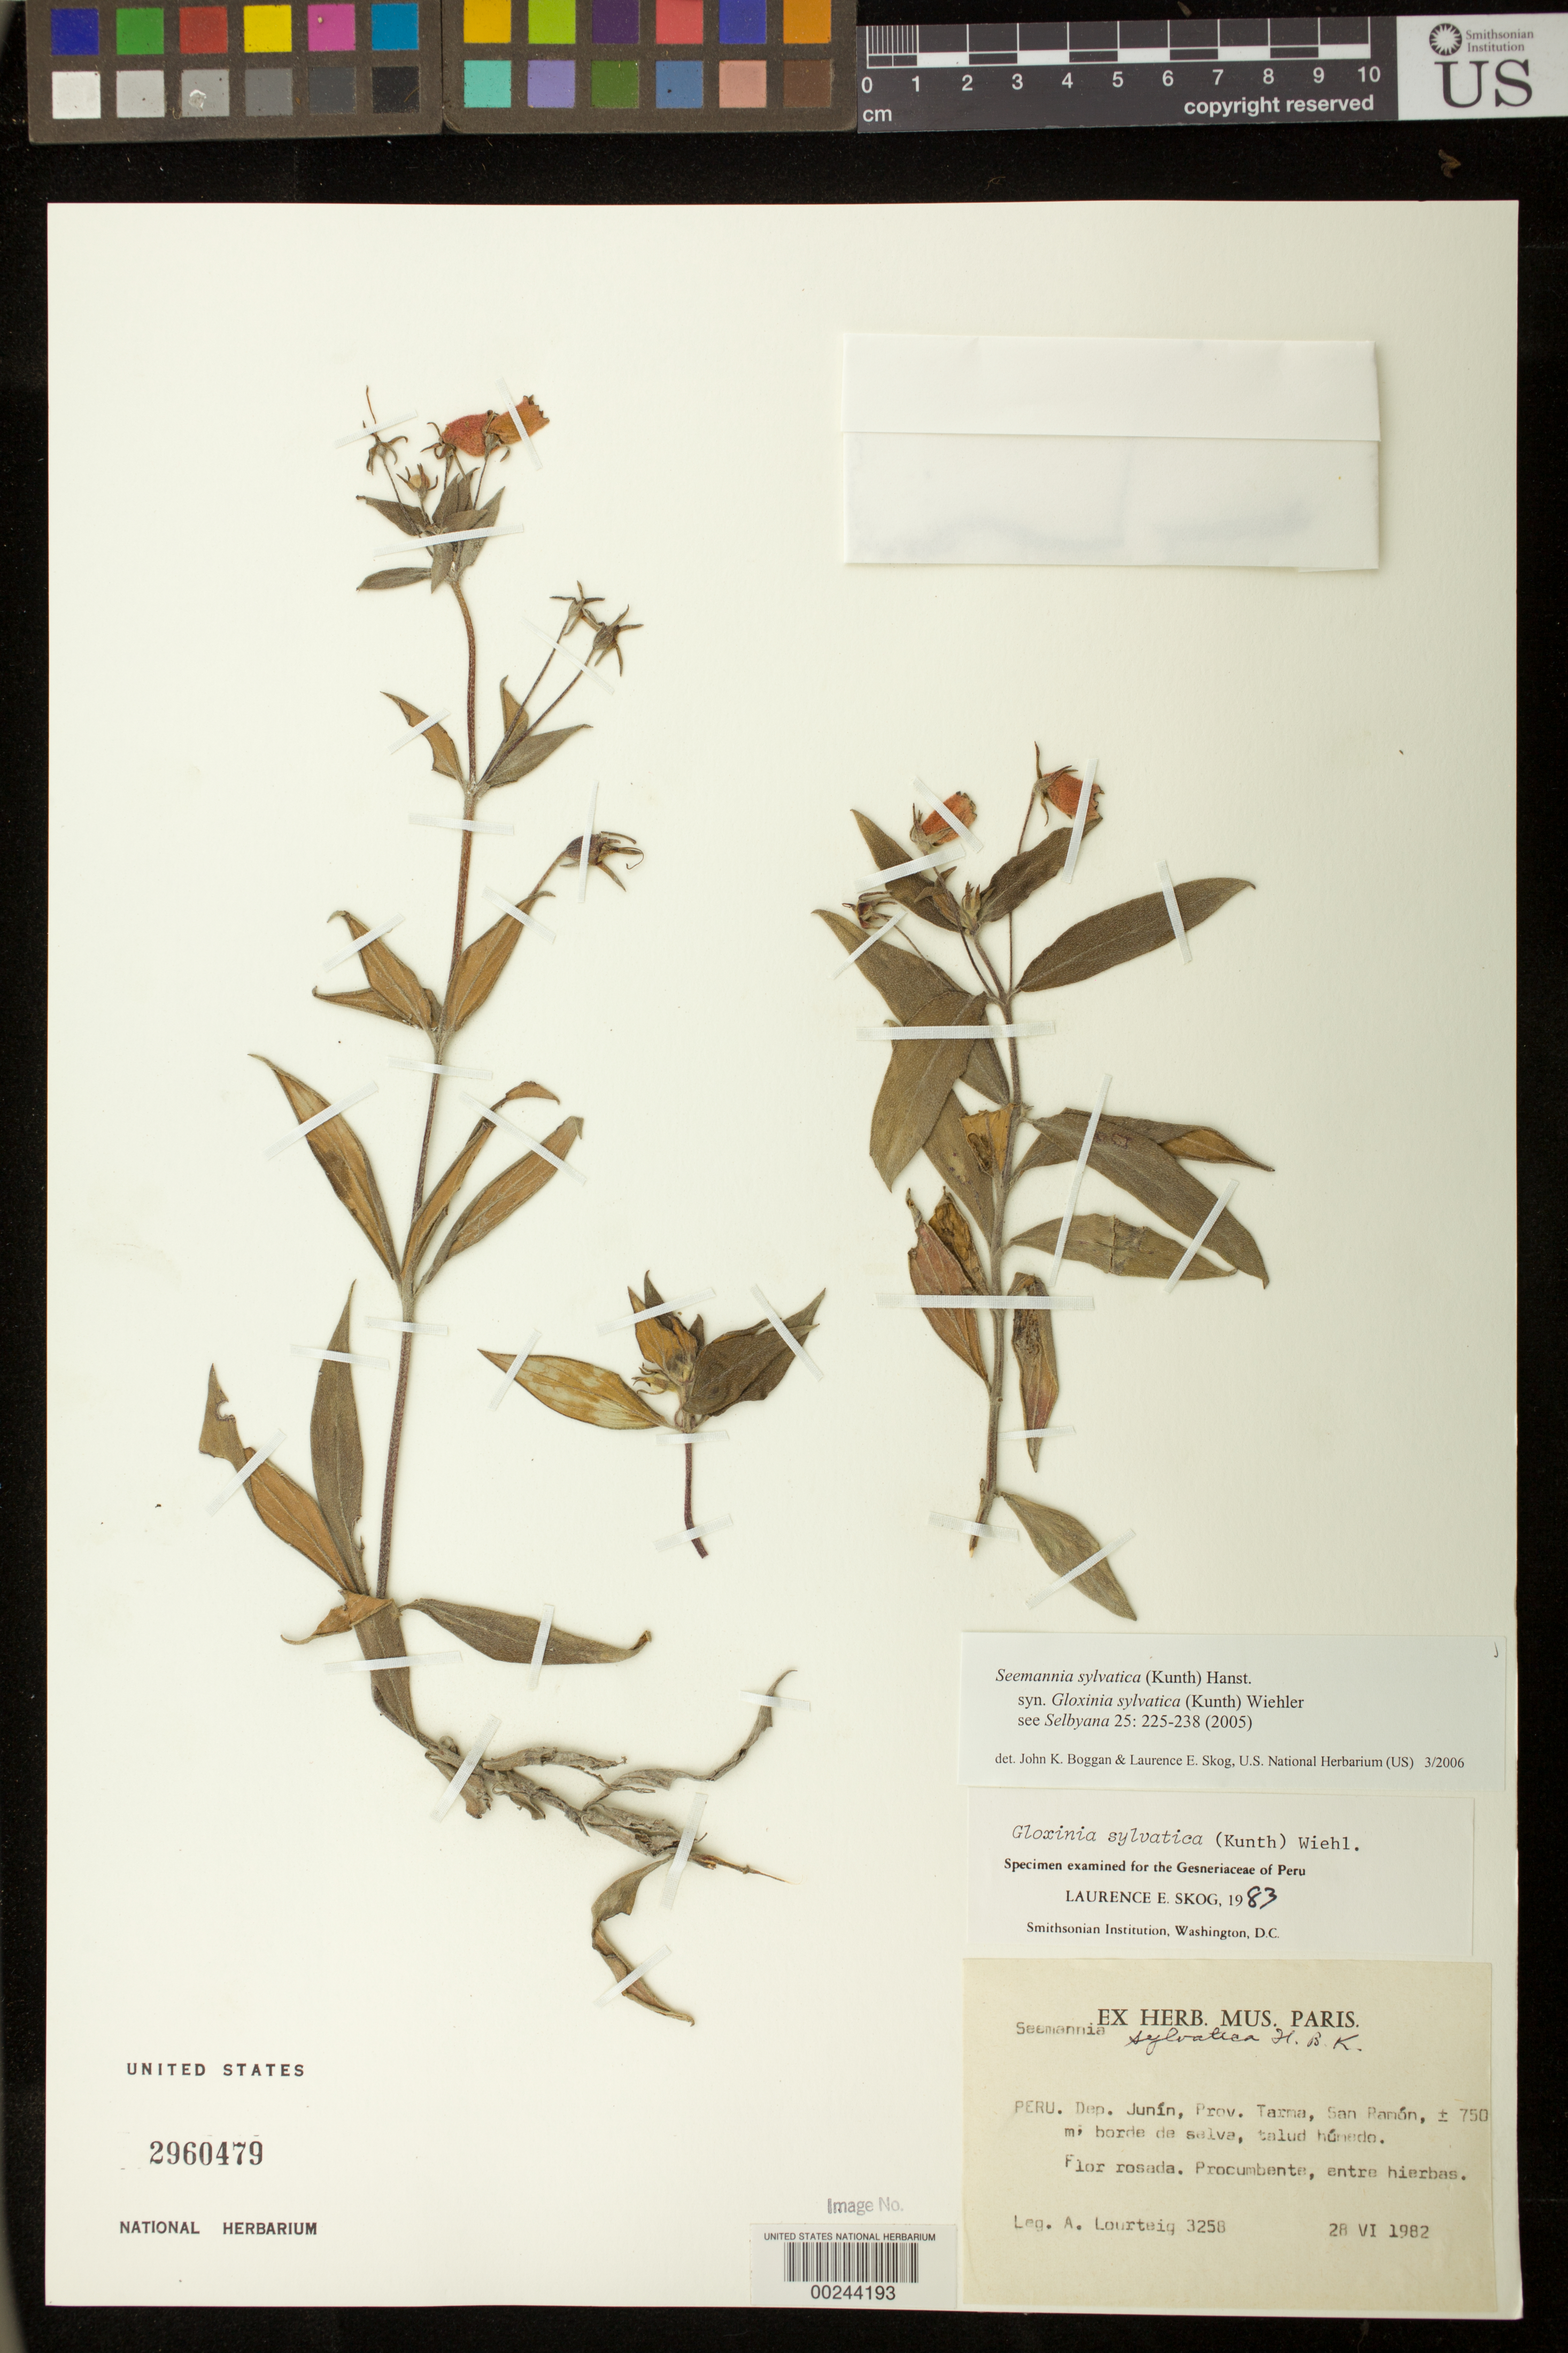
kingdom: Plantae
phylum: Tracheophyta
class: Magnoliopsida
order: Lamiales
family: Gesneriaceae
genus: Seemannia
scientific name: Seemannia sylvatica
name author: (Kunth) Hanst.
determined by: Boggan, J. K.; Skog, L. E.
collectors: A. Lourteig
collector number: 3258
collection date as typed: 28 Jun 1982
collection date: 1982-06-28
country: Peru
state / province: Junín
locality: Prov. Tarma, San Ramón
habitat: borde de selva, talud húmedo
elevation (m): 750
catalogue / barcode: US 2960479